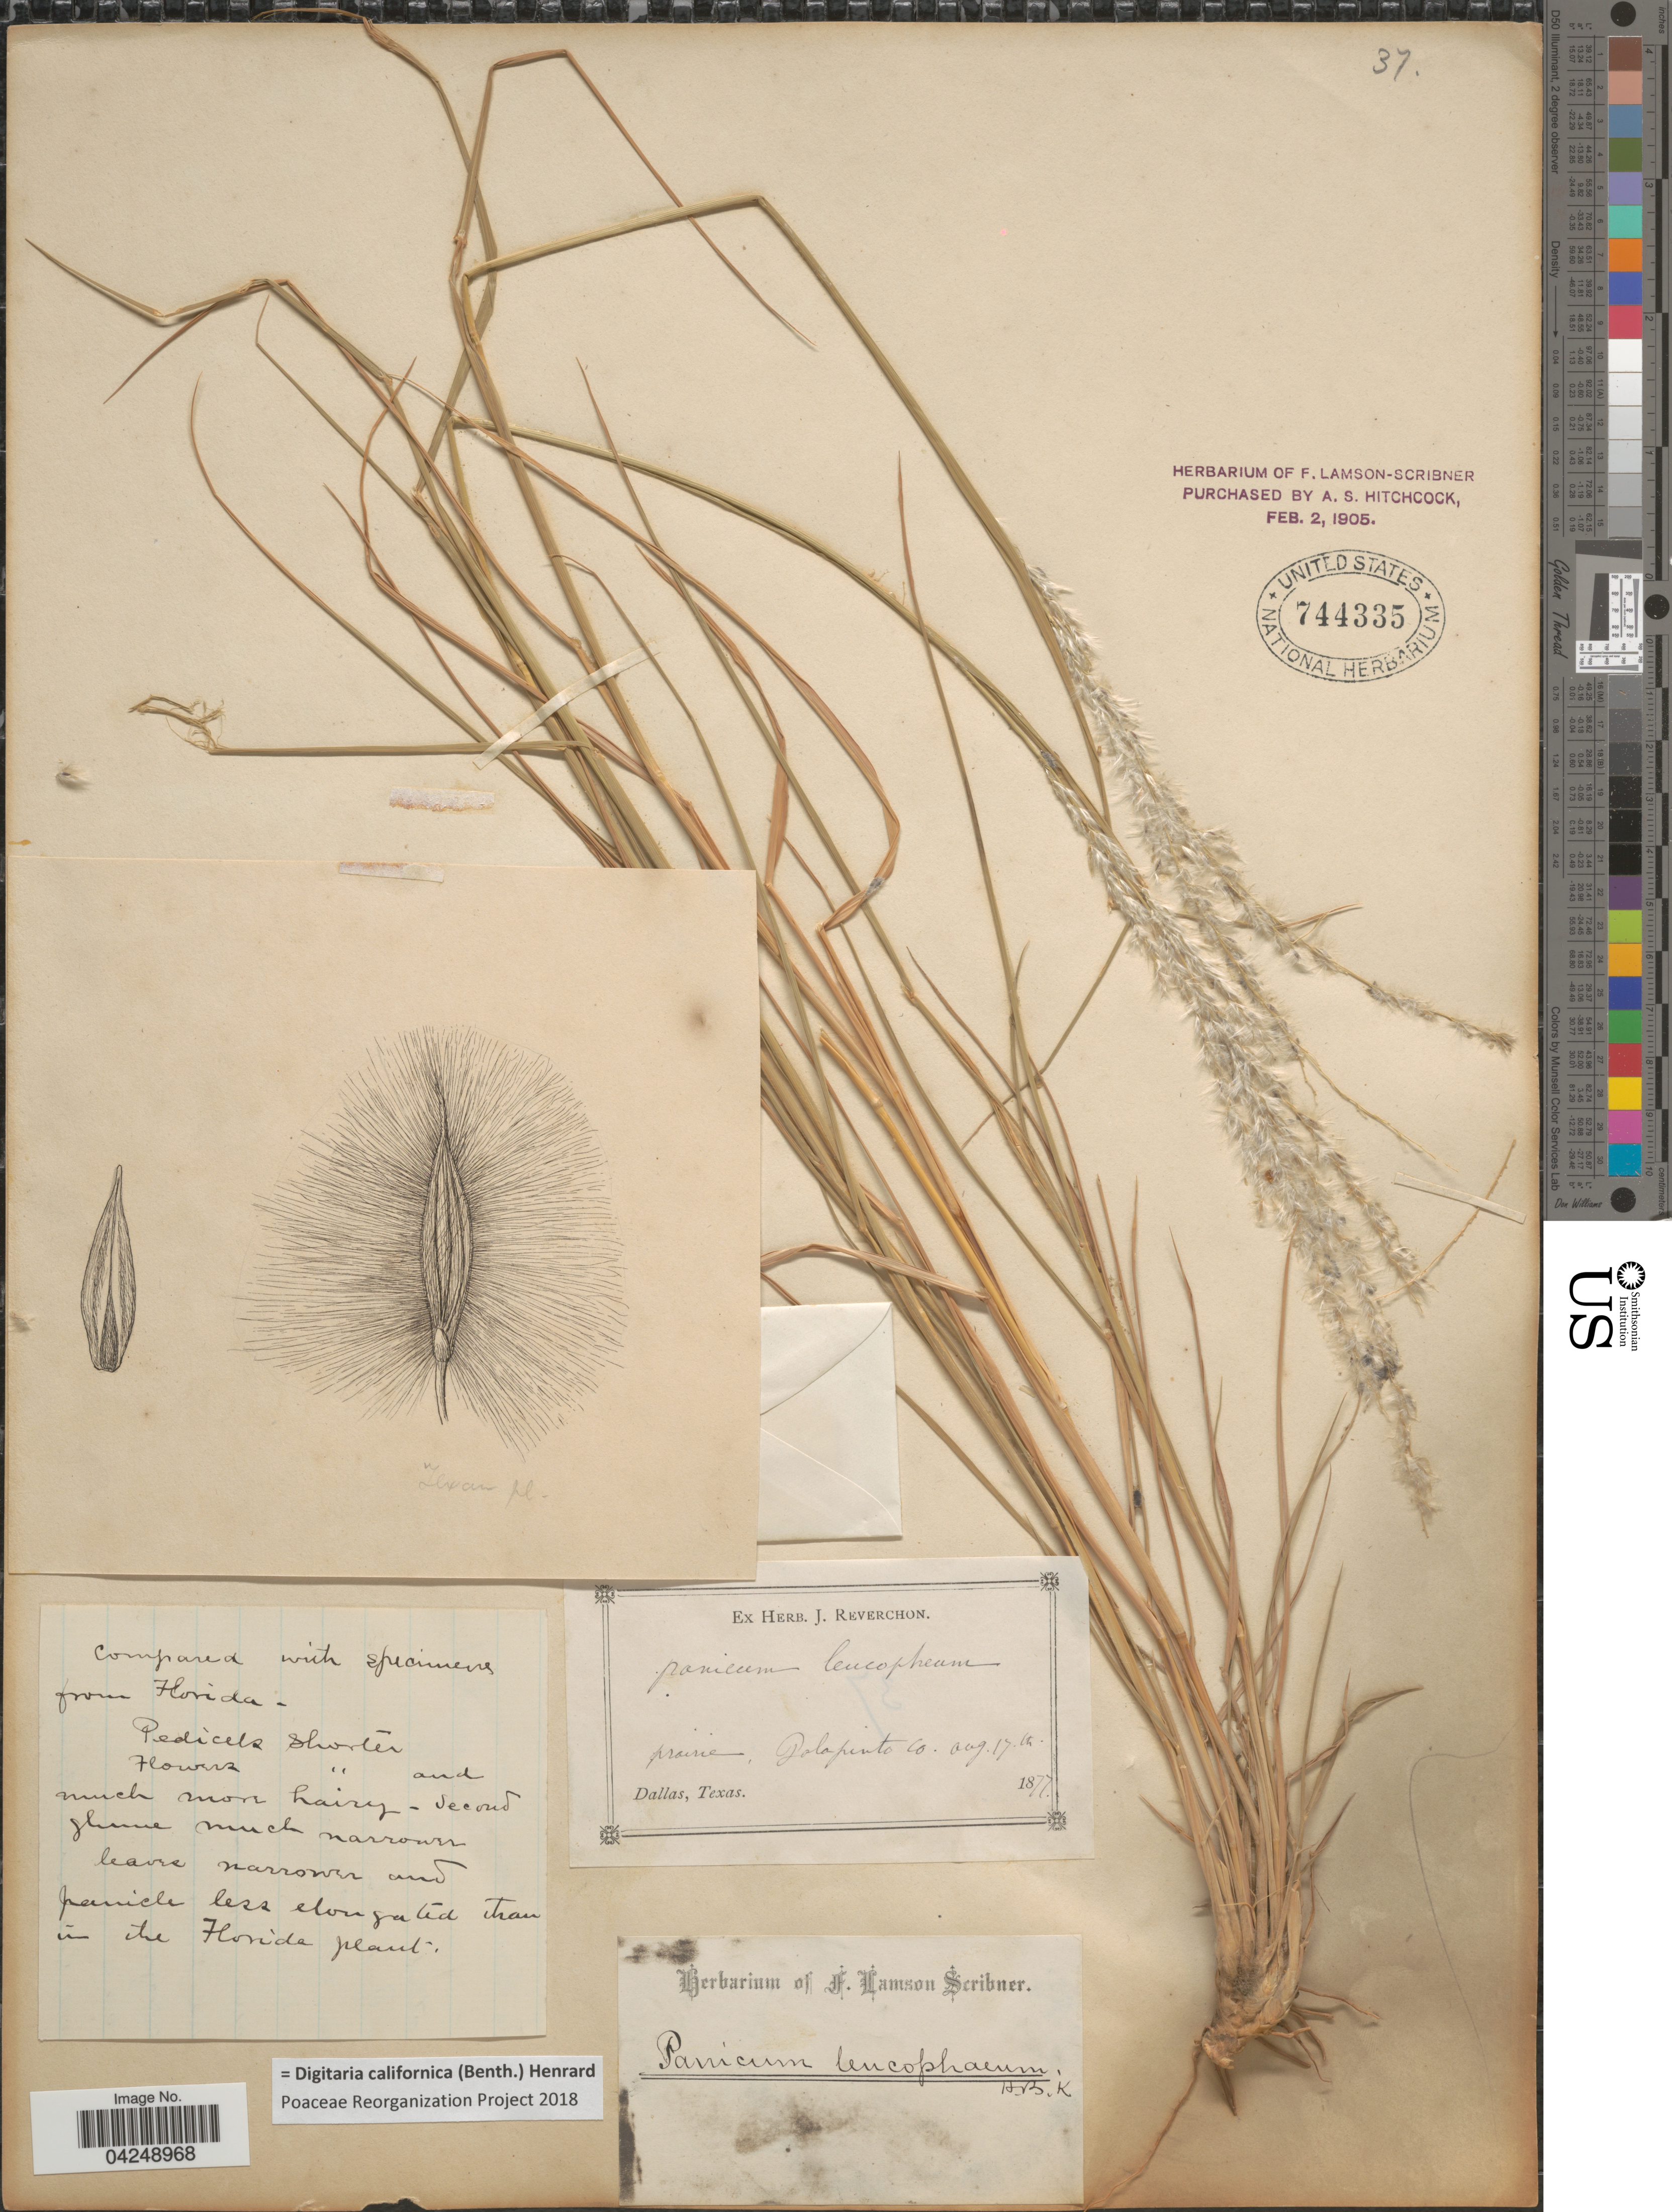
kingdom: Plantae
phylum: Tracheophyta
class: Liliopsida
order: Poales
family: Poaceae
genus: Digitaria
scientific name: Digitaria californica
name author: (Benth.) Henr.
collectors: ex herb. J. Reverchon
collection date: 1877-08-17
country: United States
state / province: Texas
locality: Prairie, Palo pinto Co. Dallas.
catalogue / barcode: US 744335